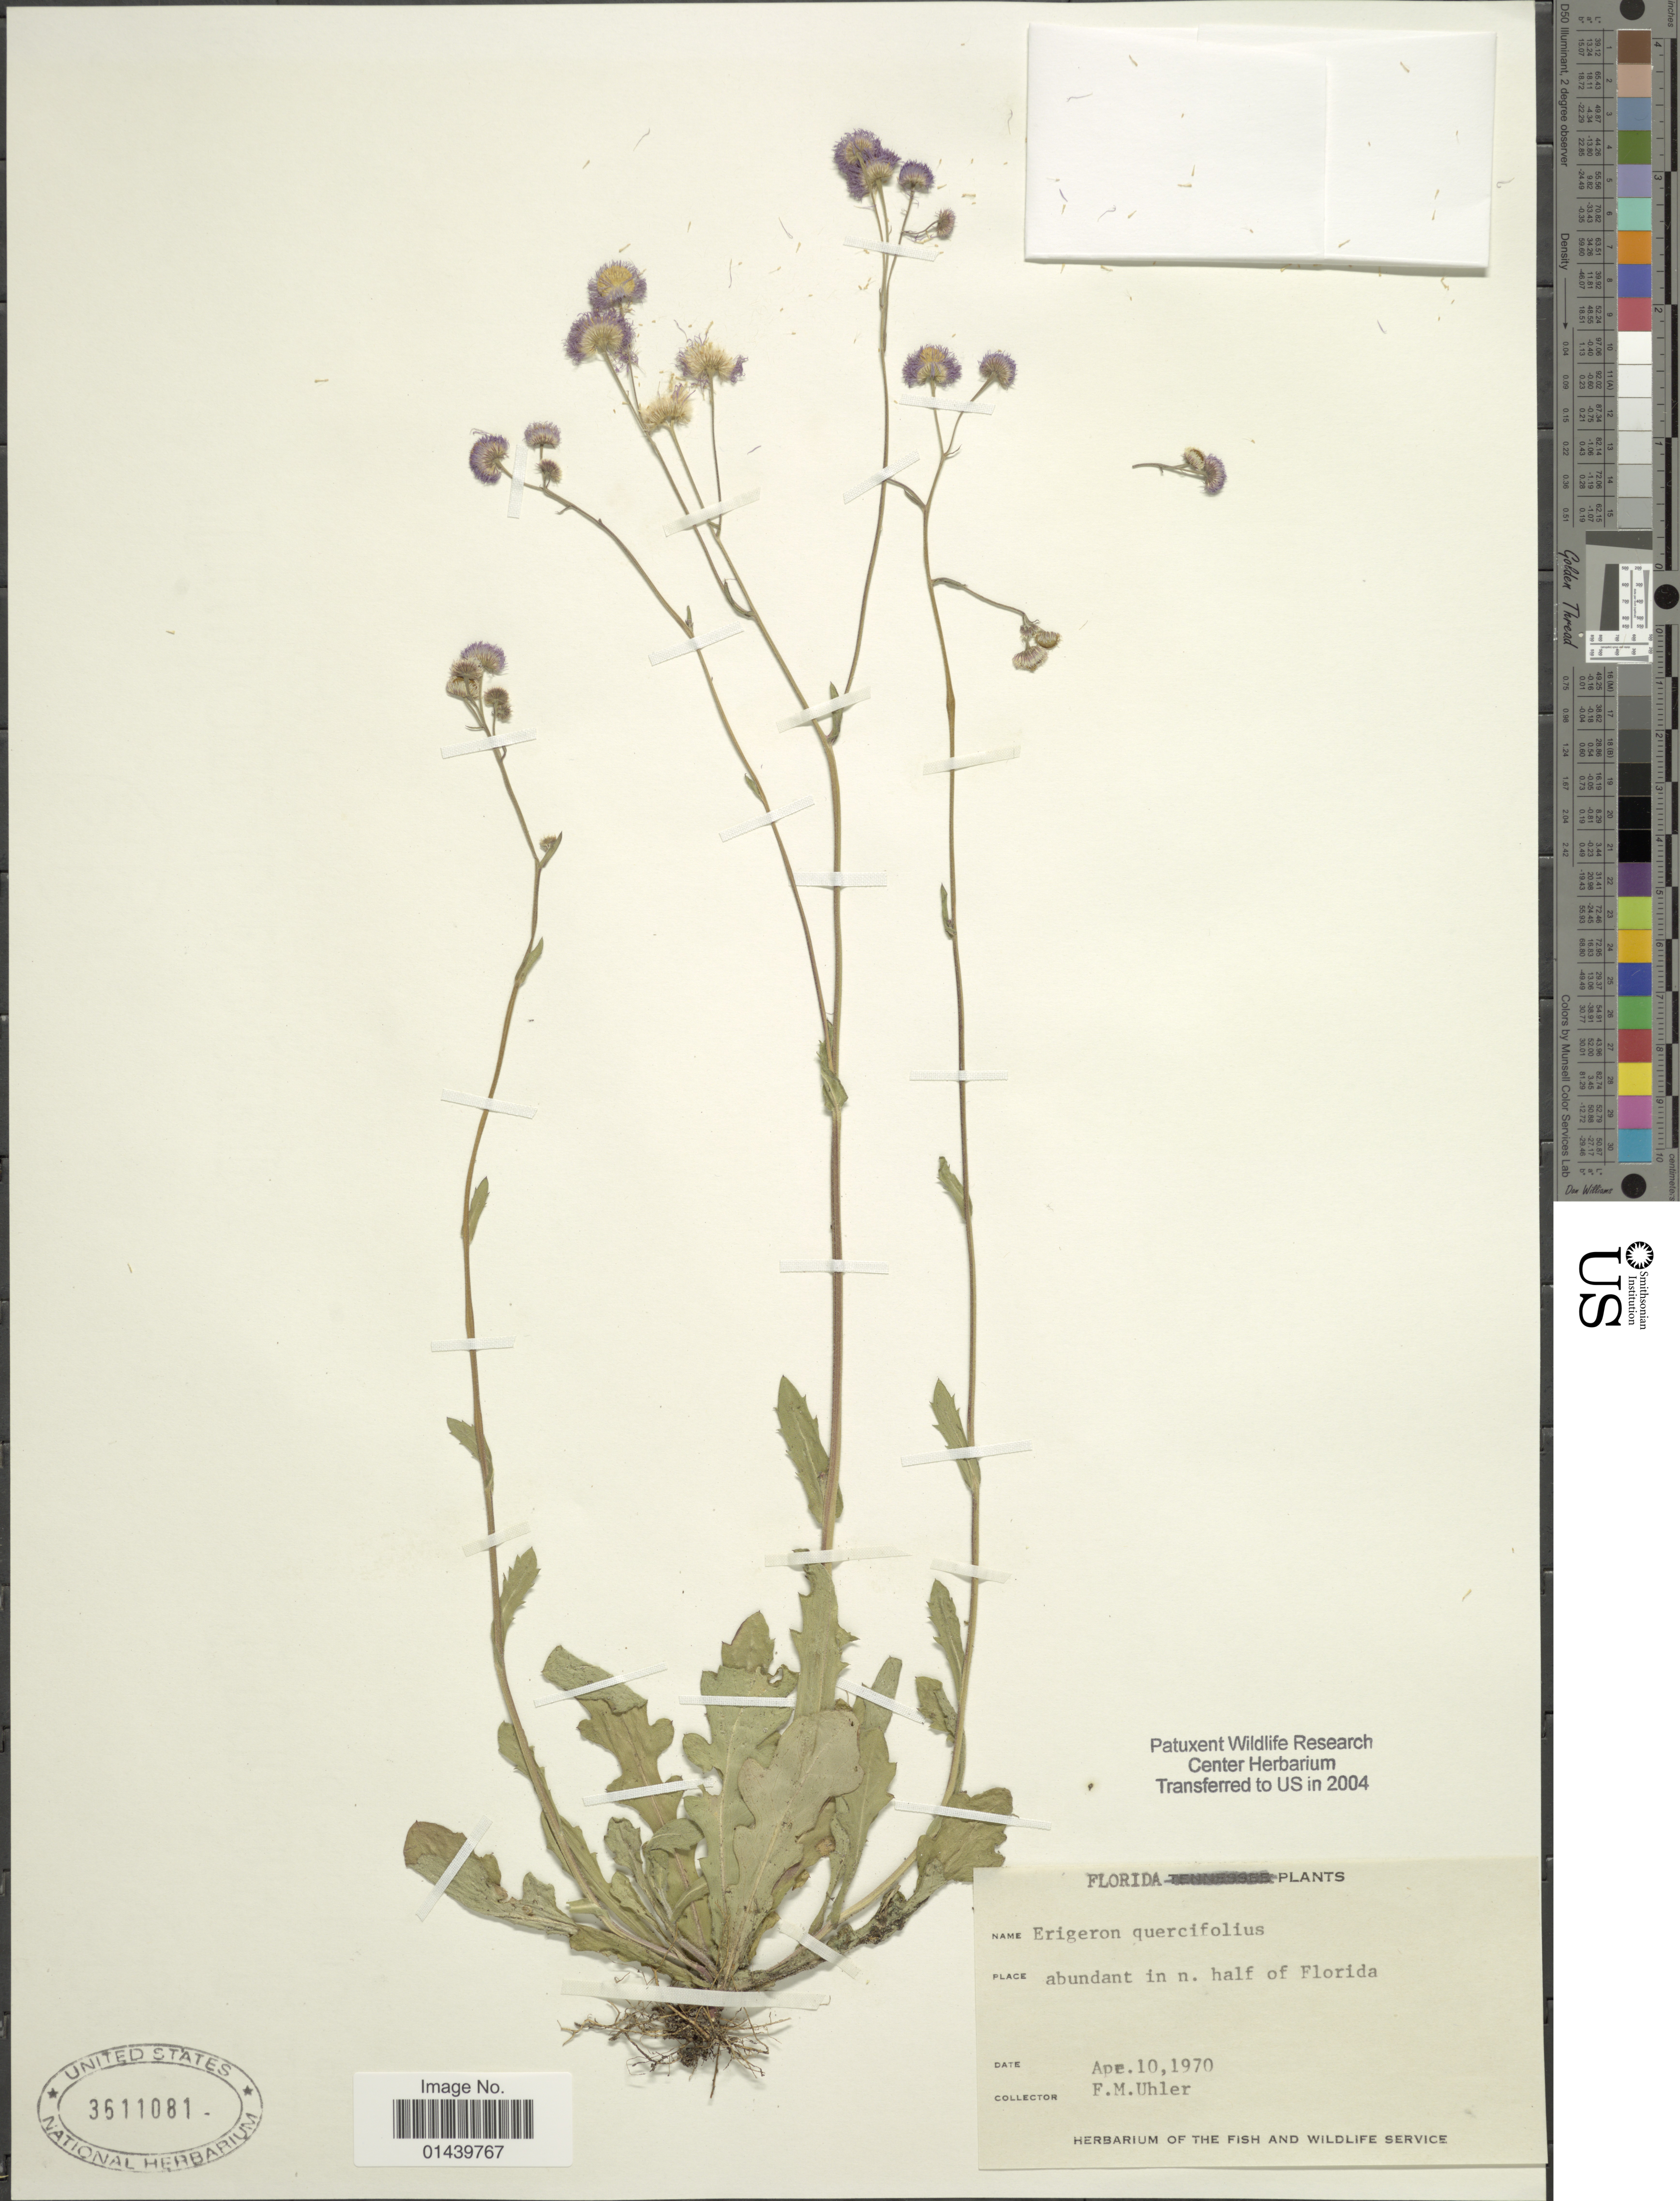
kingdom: Plantae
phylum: Tracheophyta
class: Magnoliopsida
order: Asterales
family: Asteraceae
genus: Erigeron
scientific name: Erigeron quercifolius Lam.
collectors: F. M. Uhler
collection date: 1970-04-10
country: United States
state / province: Florida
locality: Abundant in n. half of Florida.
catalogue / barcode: US 3611081